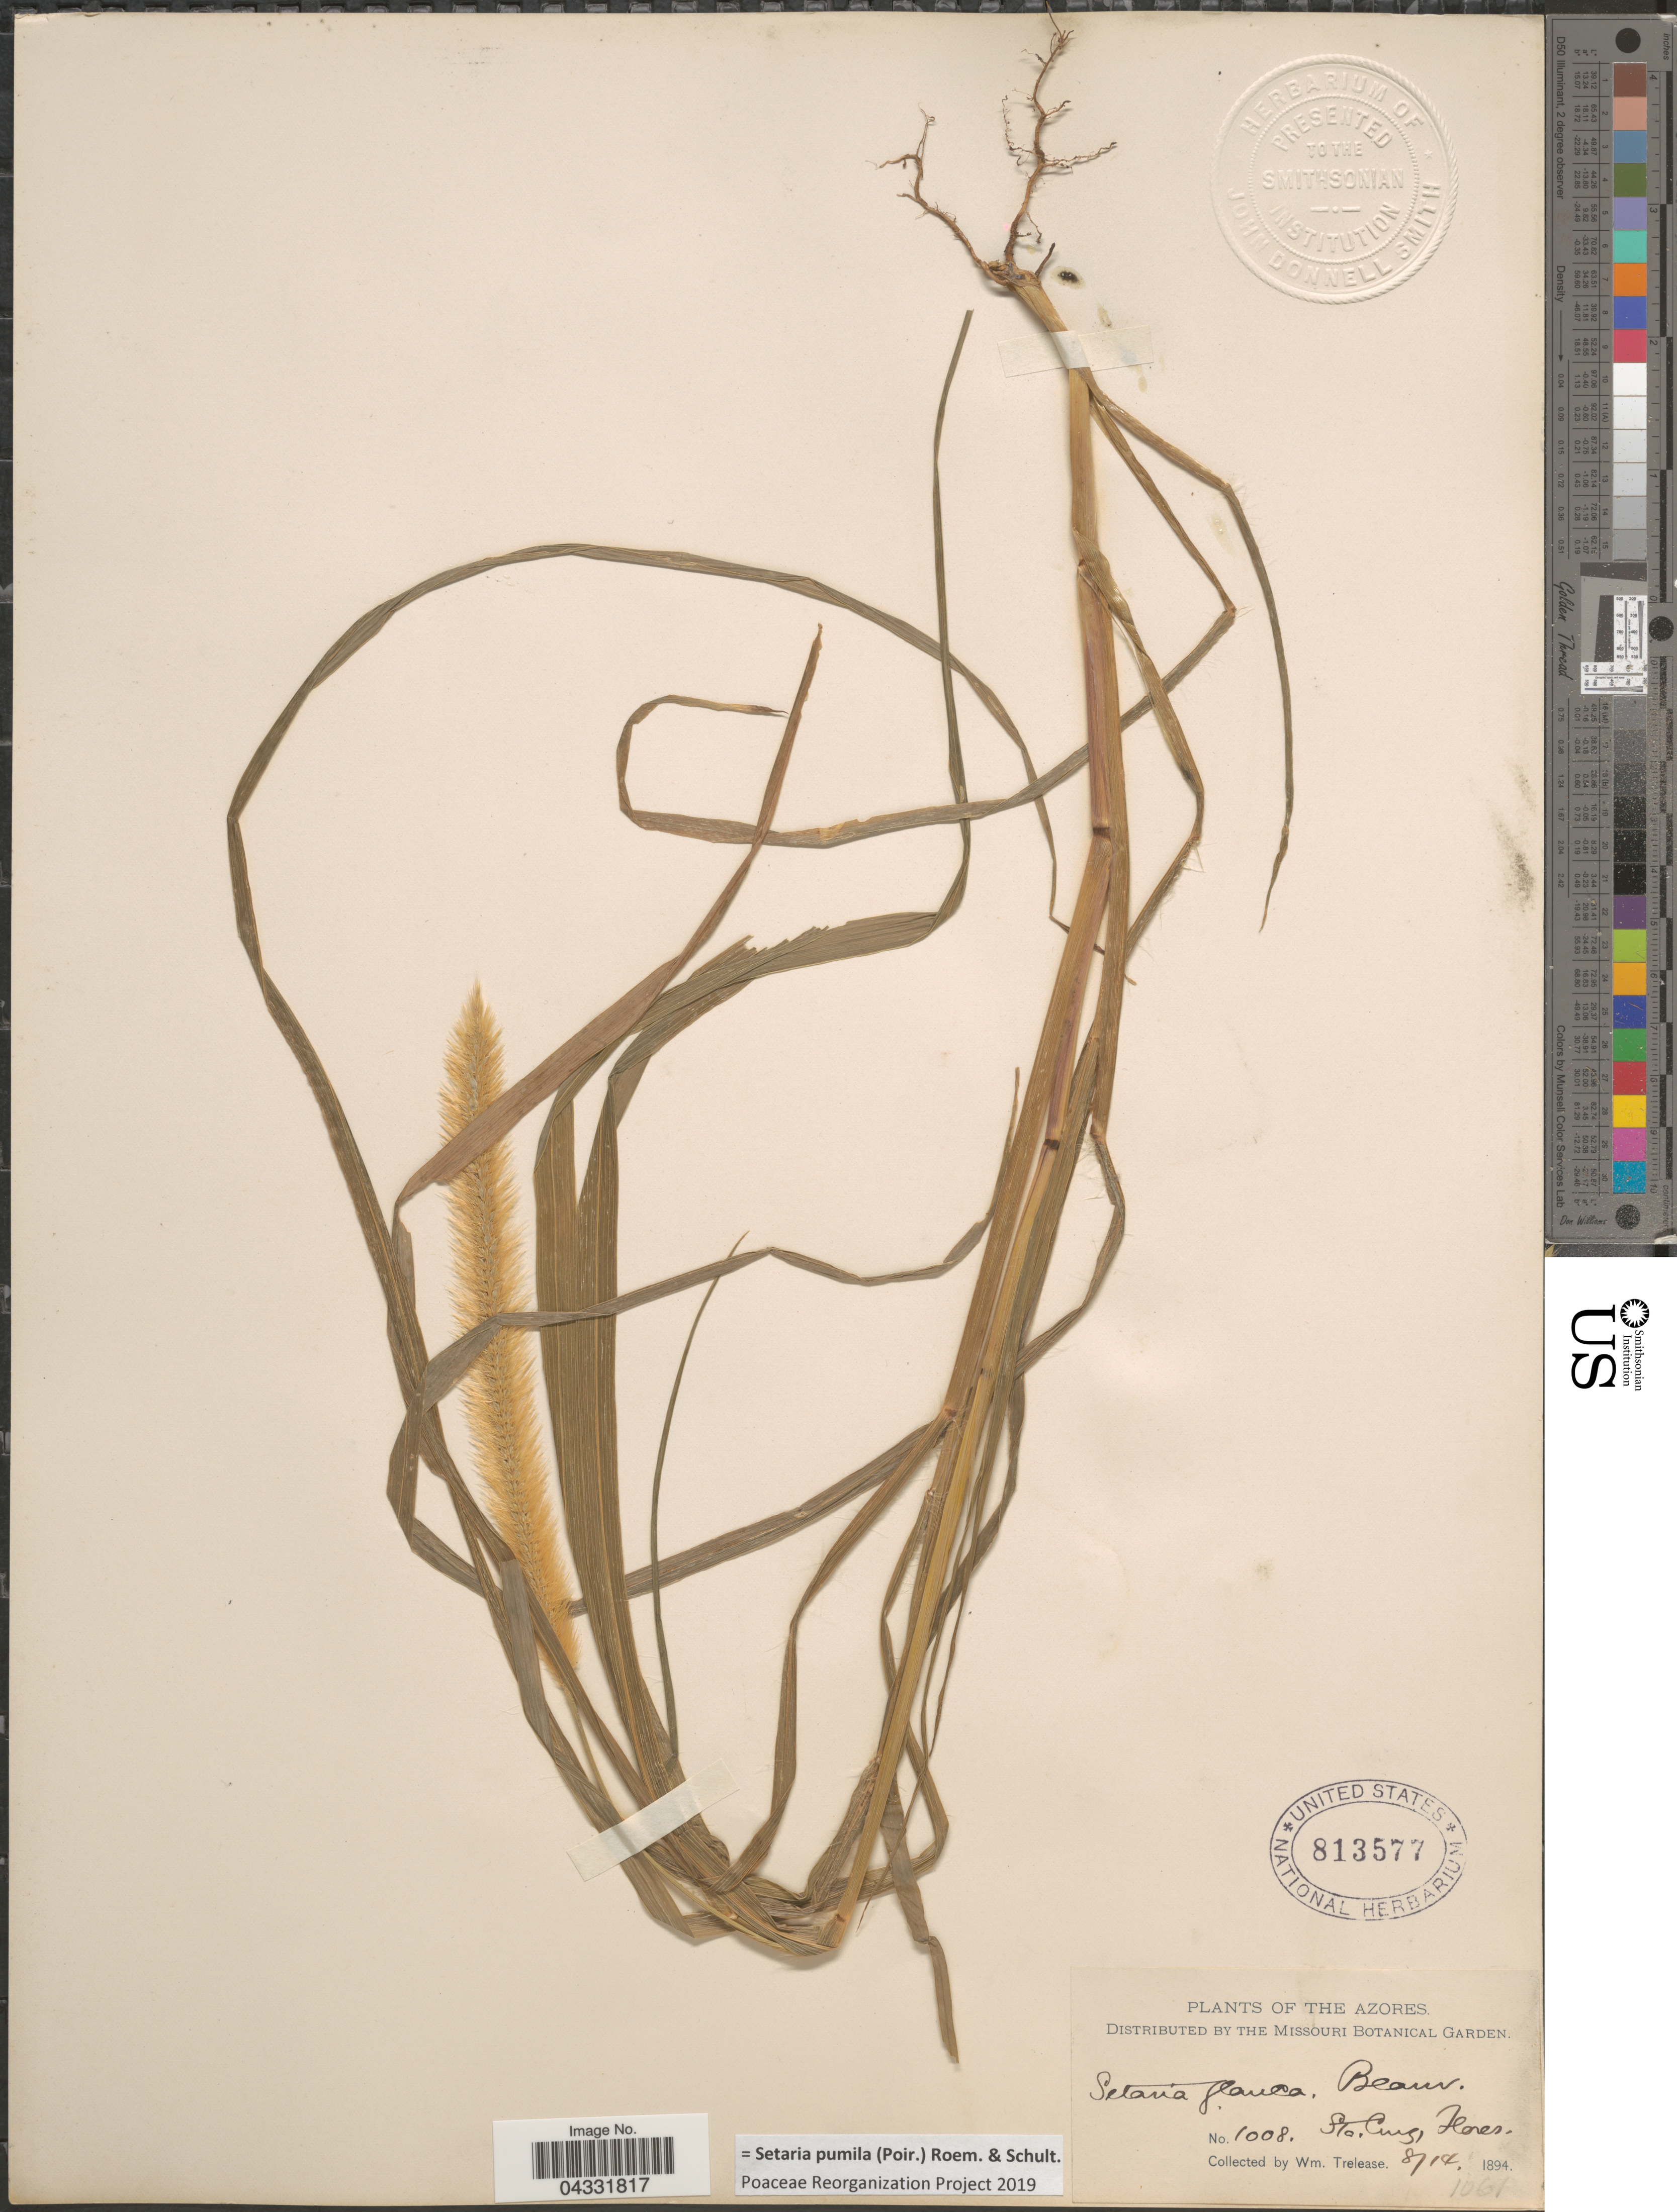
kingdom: Plantae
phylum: Tracheophyta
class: Liliopsida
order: Poales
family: Poaceae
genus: Setaria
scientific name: Setaria pumila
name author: (Poir.) Roem. & Schult.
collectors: W. Trelease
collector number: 1008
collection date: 1894-08-14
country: Portugal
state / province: Azores (Aut. Reg.)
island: Flores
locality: Sta. Cruz, Flores.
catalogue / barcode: US 813577